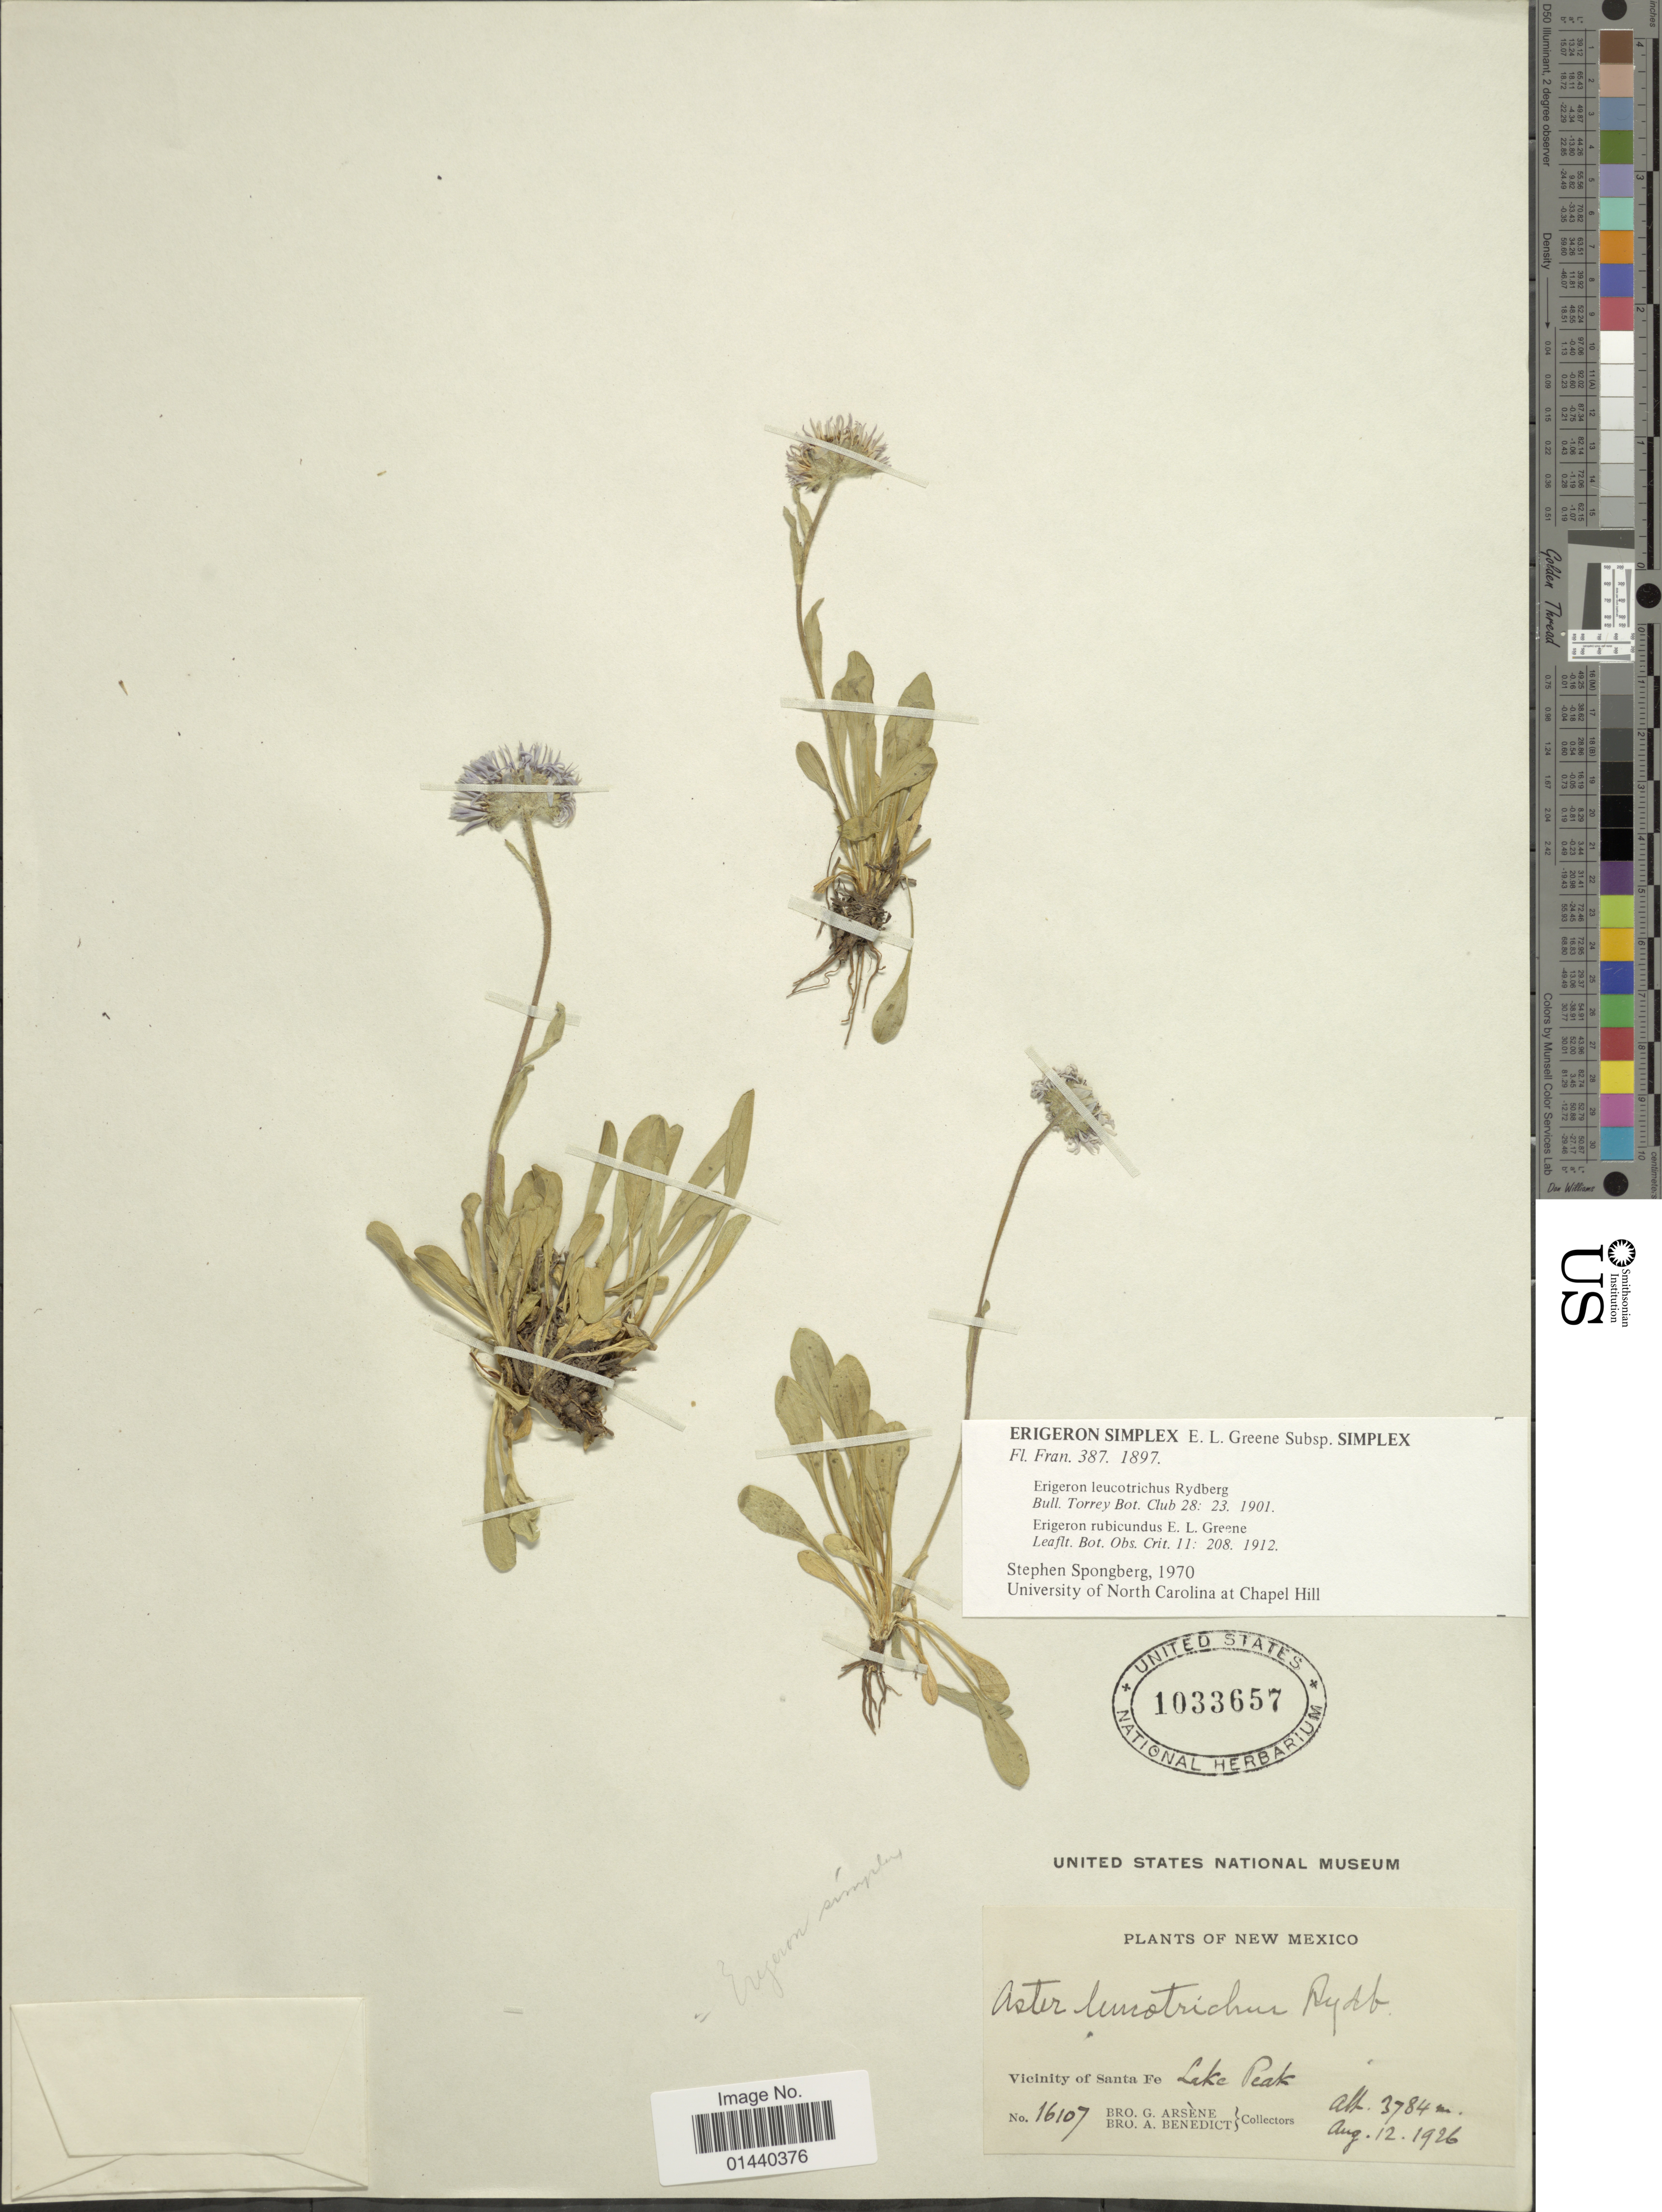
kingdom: Plantae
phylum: Tracheophyta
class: Magnoliopsida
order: Asterales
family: Asteraceae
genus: Erigeron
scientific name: Erigeron simplex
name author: Greene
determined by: Cronquist, A. J.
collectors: Bro. G. Arsène & Bro. A. Benedict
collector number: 16107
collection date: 1926-08-12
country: United States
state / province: New Mexico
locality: Vicinity of Santa Fe Lake Peak.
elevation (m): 3784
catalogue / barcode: US 1033657